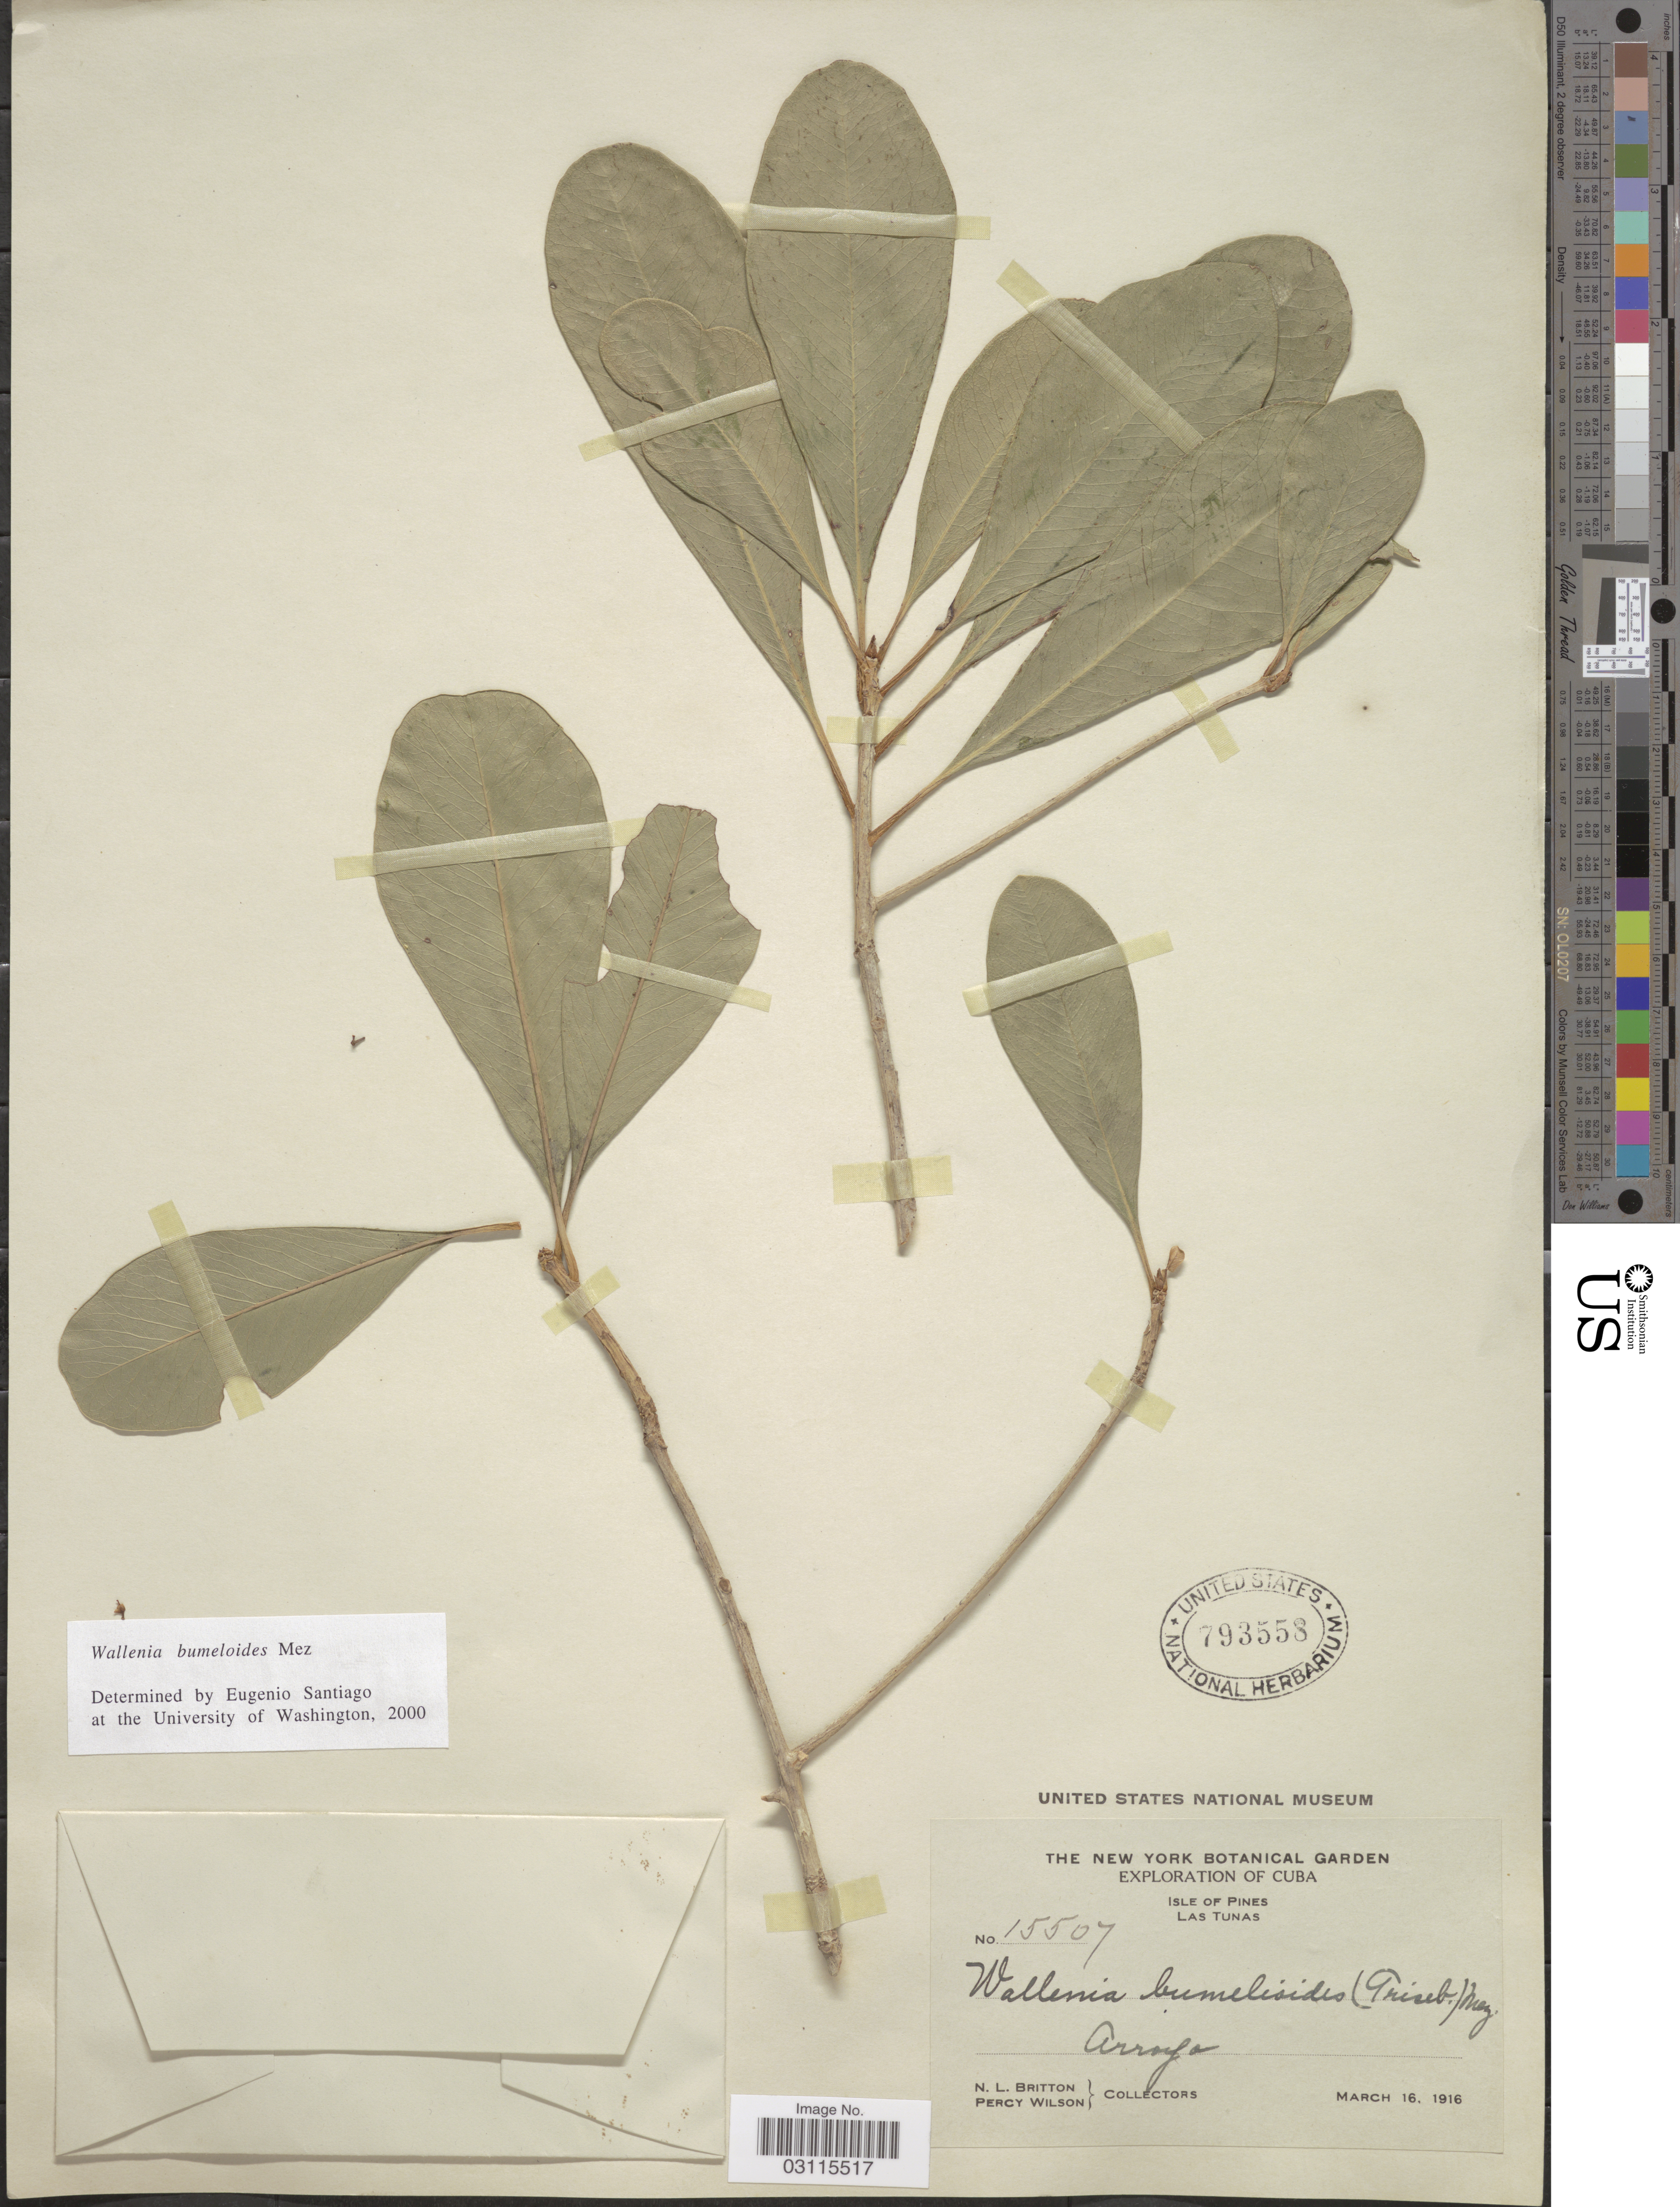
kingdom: Plantae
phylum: Tracheophyta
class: Magnoliopsida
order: Ericales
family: Primulaceae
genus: Wallenia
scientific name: Wallenia bumelioides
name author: (Griseb.) Mez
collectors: N. Britton & P. Wilson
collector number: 15507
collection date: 1916-03-16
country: Cuba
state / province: Las Tunas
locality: Isle of Pines. Las Tunas. Arroyo.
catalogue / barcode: US 793558